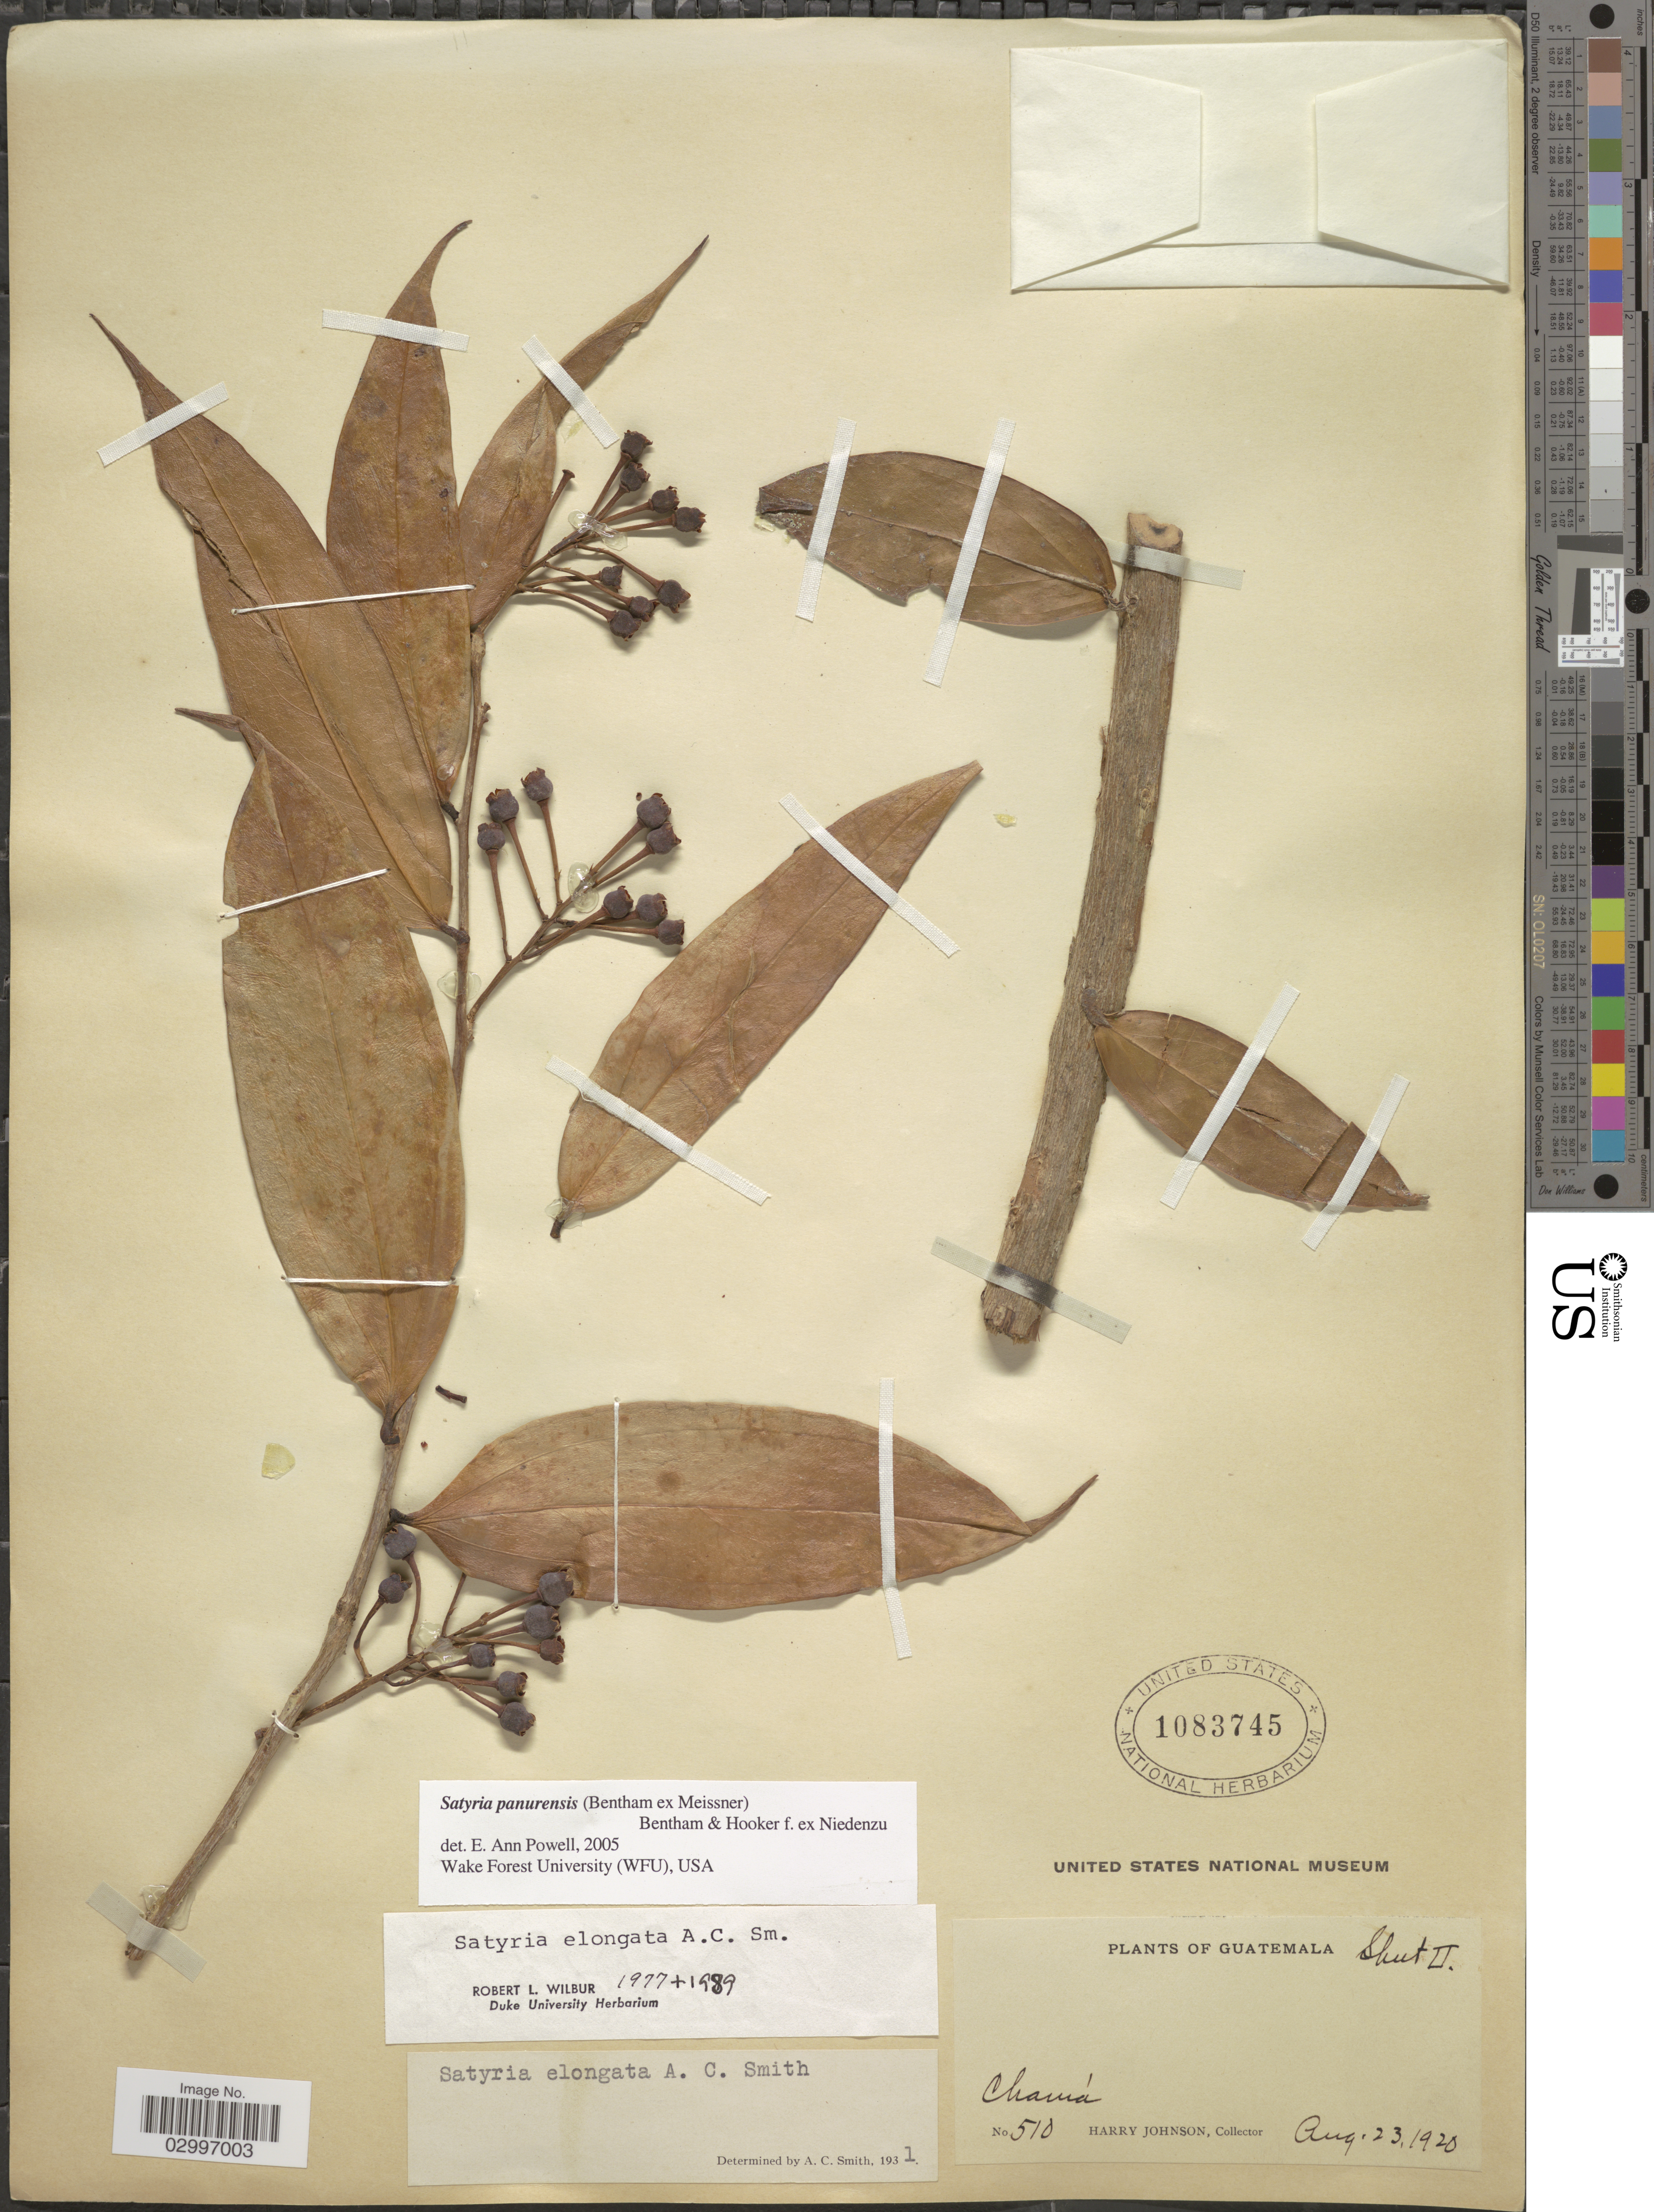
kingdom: Plantae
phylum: Tracheophyta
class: Magnoliopsida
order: Ericales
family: Ericaceae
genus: Satyria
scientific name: Satyria panurensis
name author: (Benth. ex Meisn.) Benth. & Hook. f. ex Nied.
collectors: H. Johnson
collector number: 510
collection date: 1920-08-23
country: Guatemala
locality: Chamá.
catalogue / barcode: US 1083745